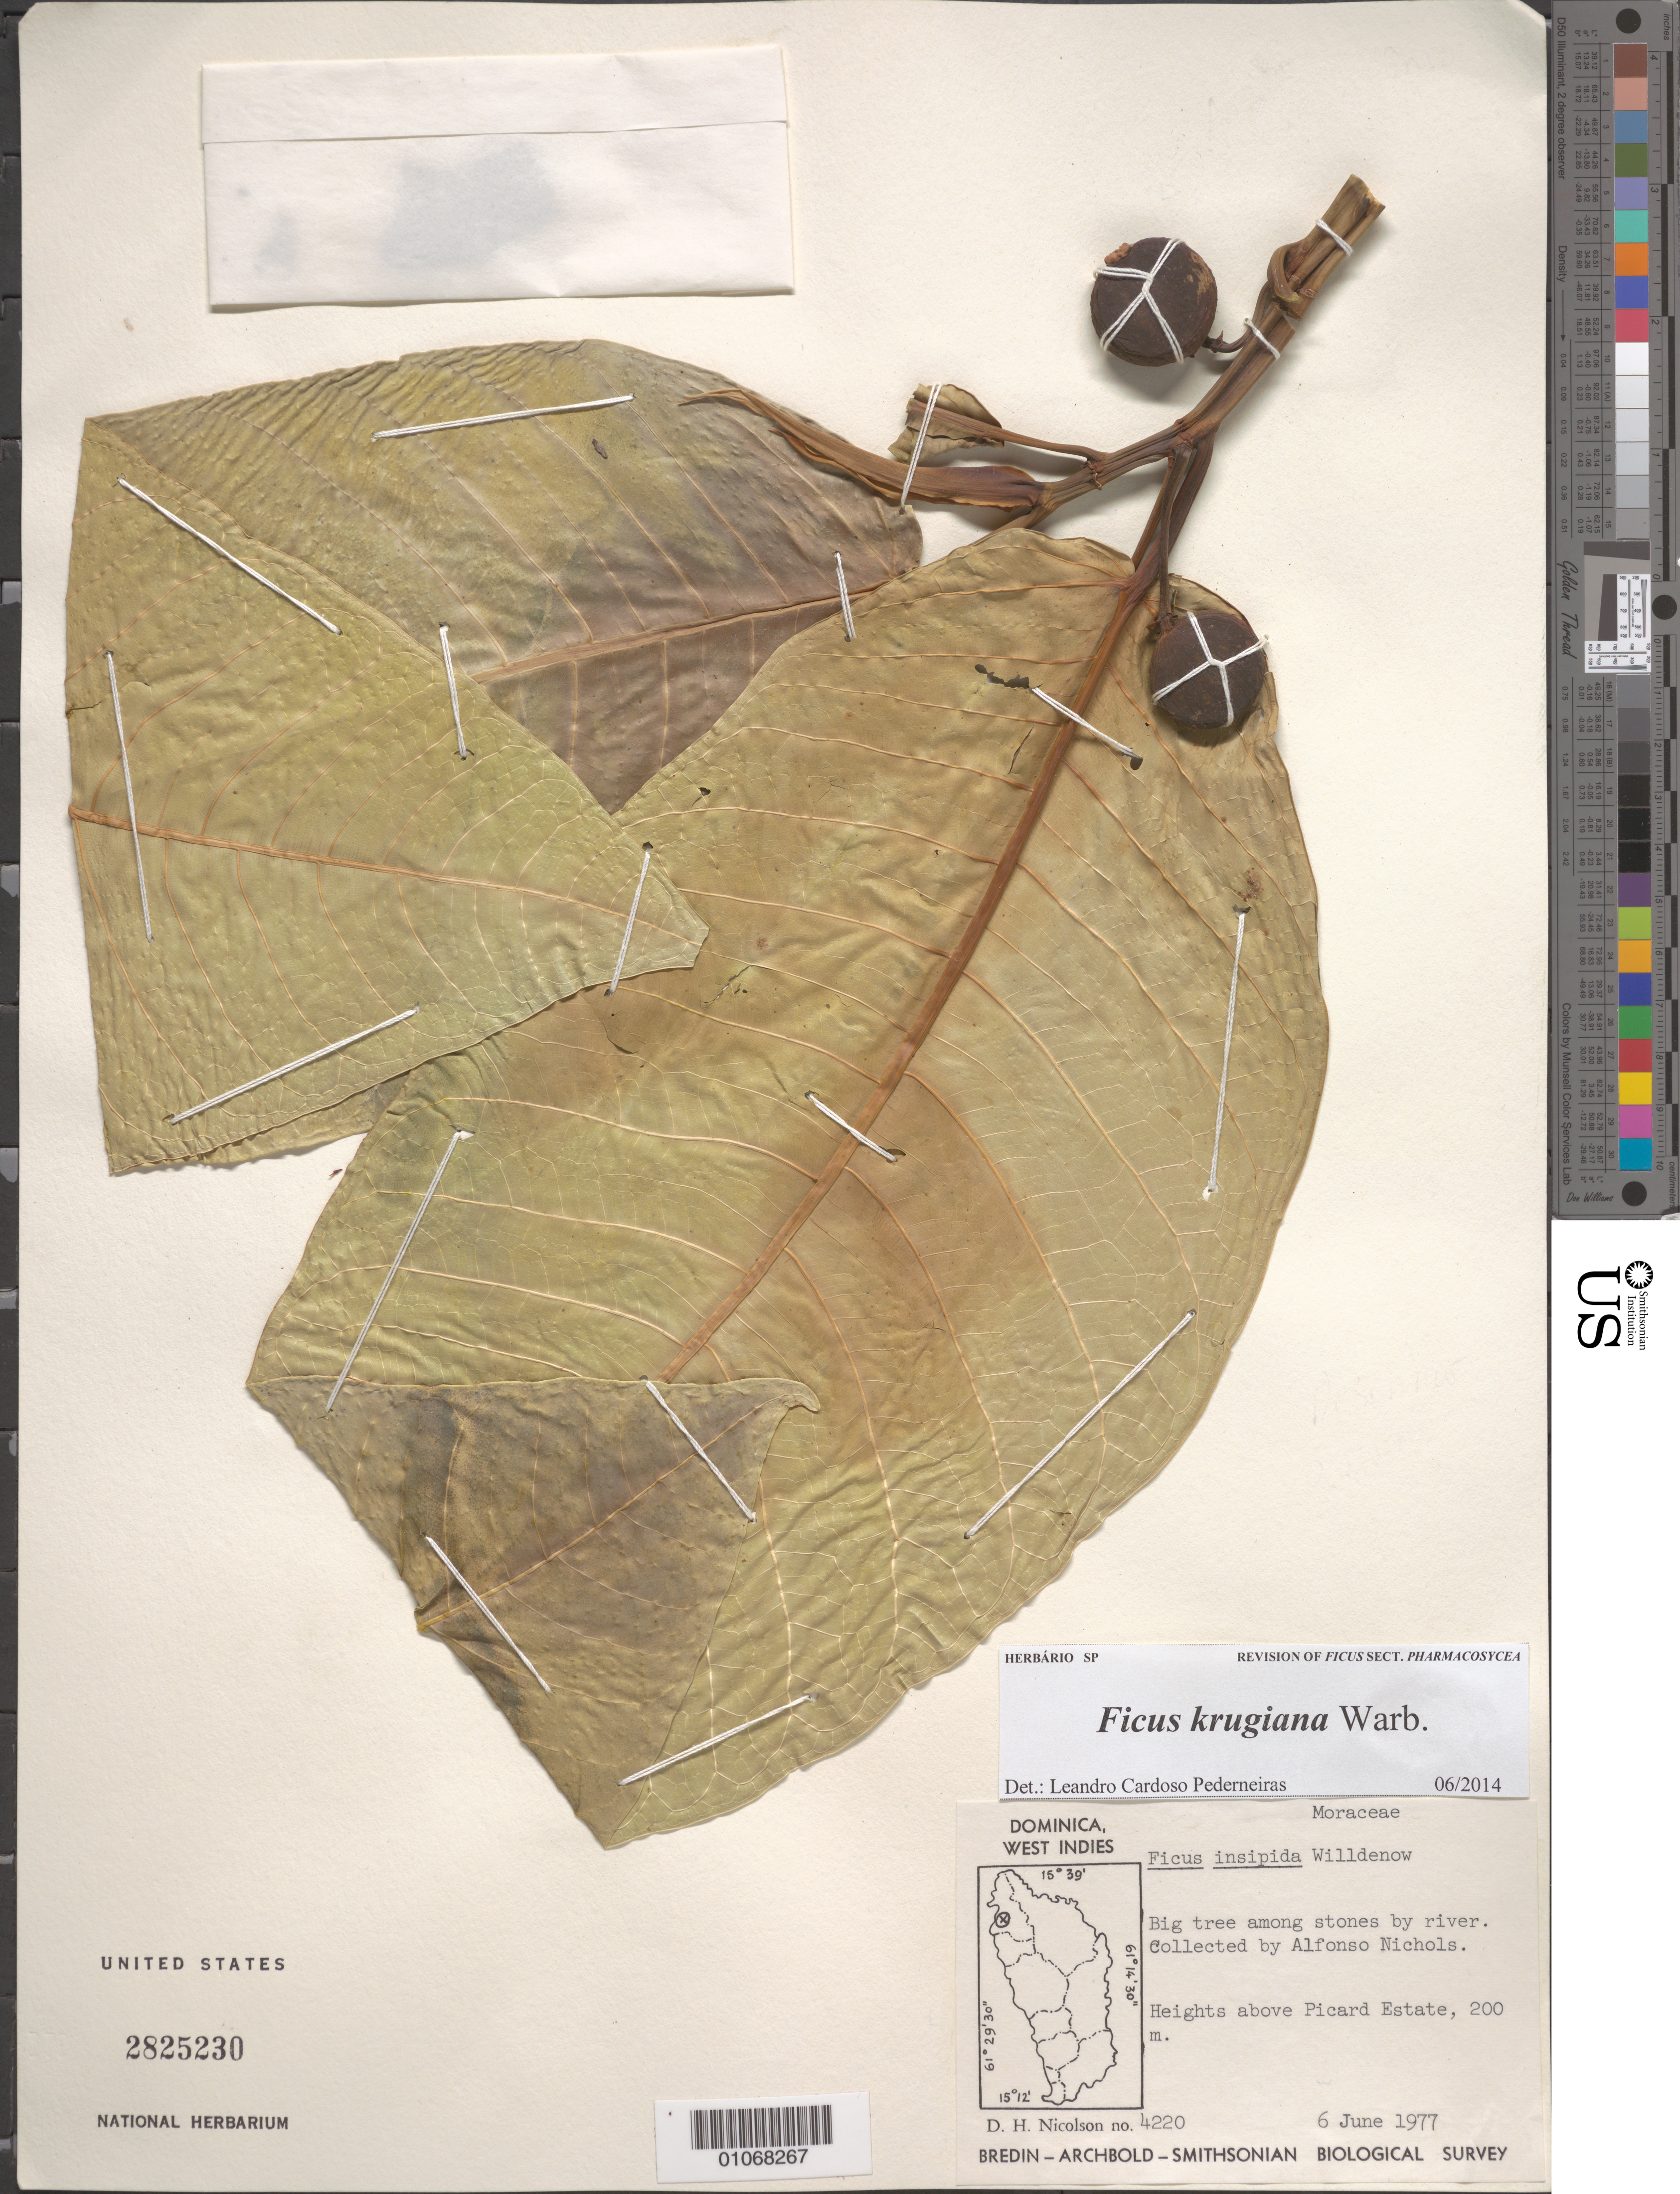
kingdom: Plantae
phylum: Tracheophyta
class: Magnoliopsida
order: Rosales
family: Moraceae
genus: Ficus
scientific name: Ficus insipida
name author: Willd.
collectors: E. Nicholson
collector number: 4220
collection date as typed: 06 Jun 1977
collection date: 1977-06-06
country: Dominica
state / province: St. John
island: Dominica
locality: Heights above Picard Estate.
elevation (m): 200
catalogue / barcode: US 2825230